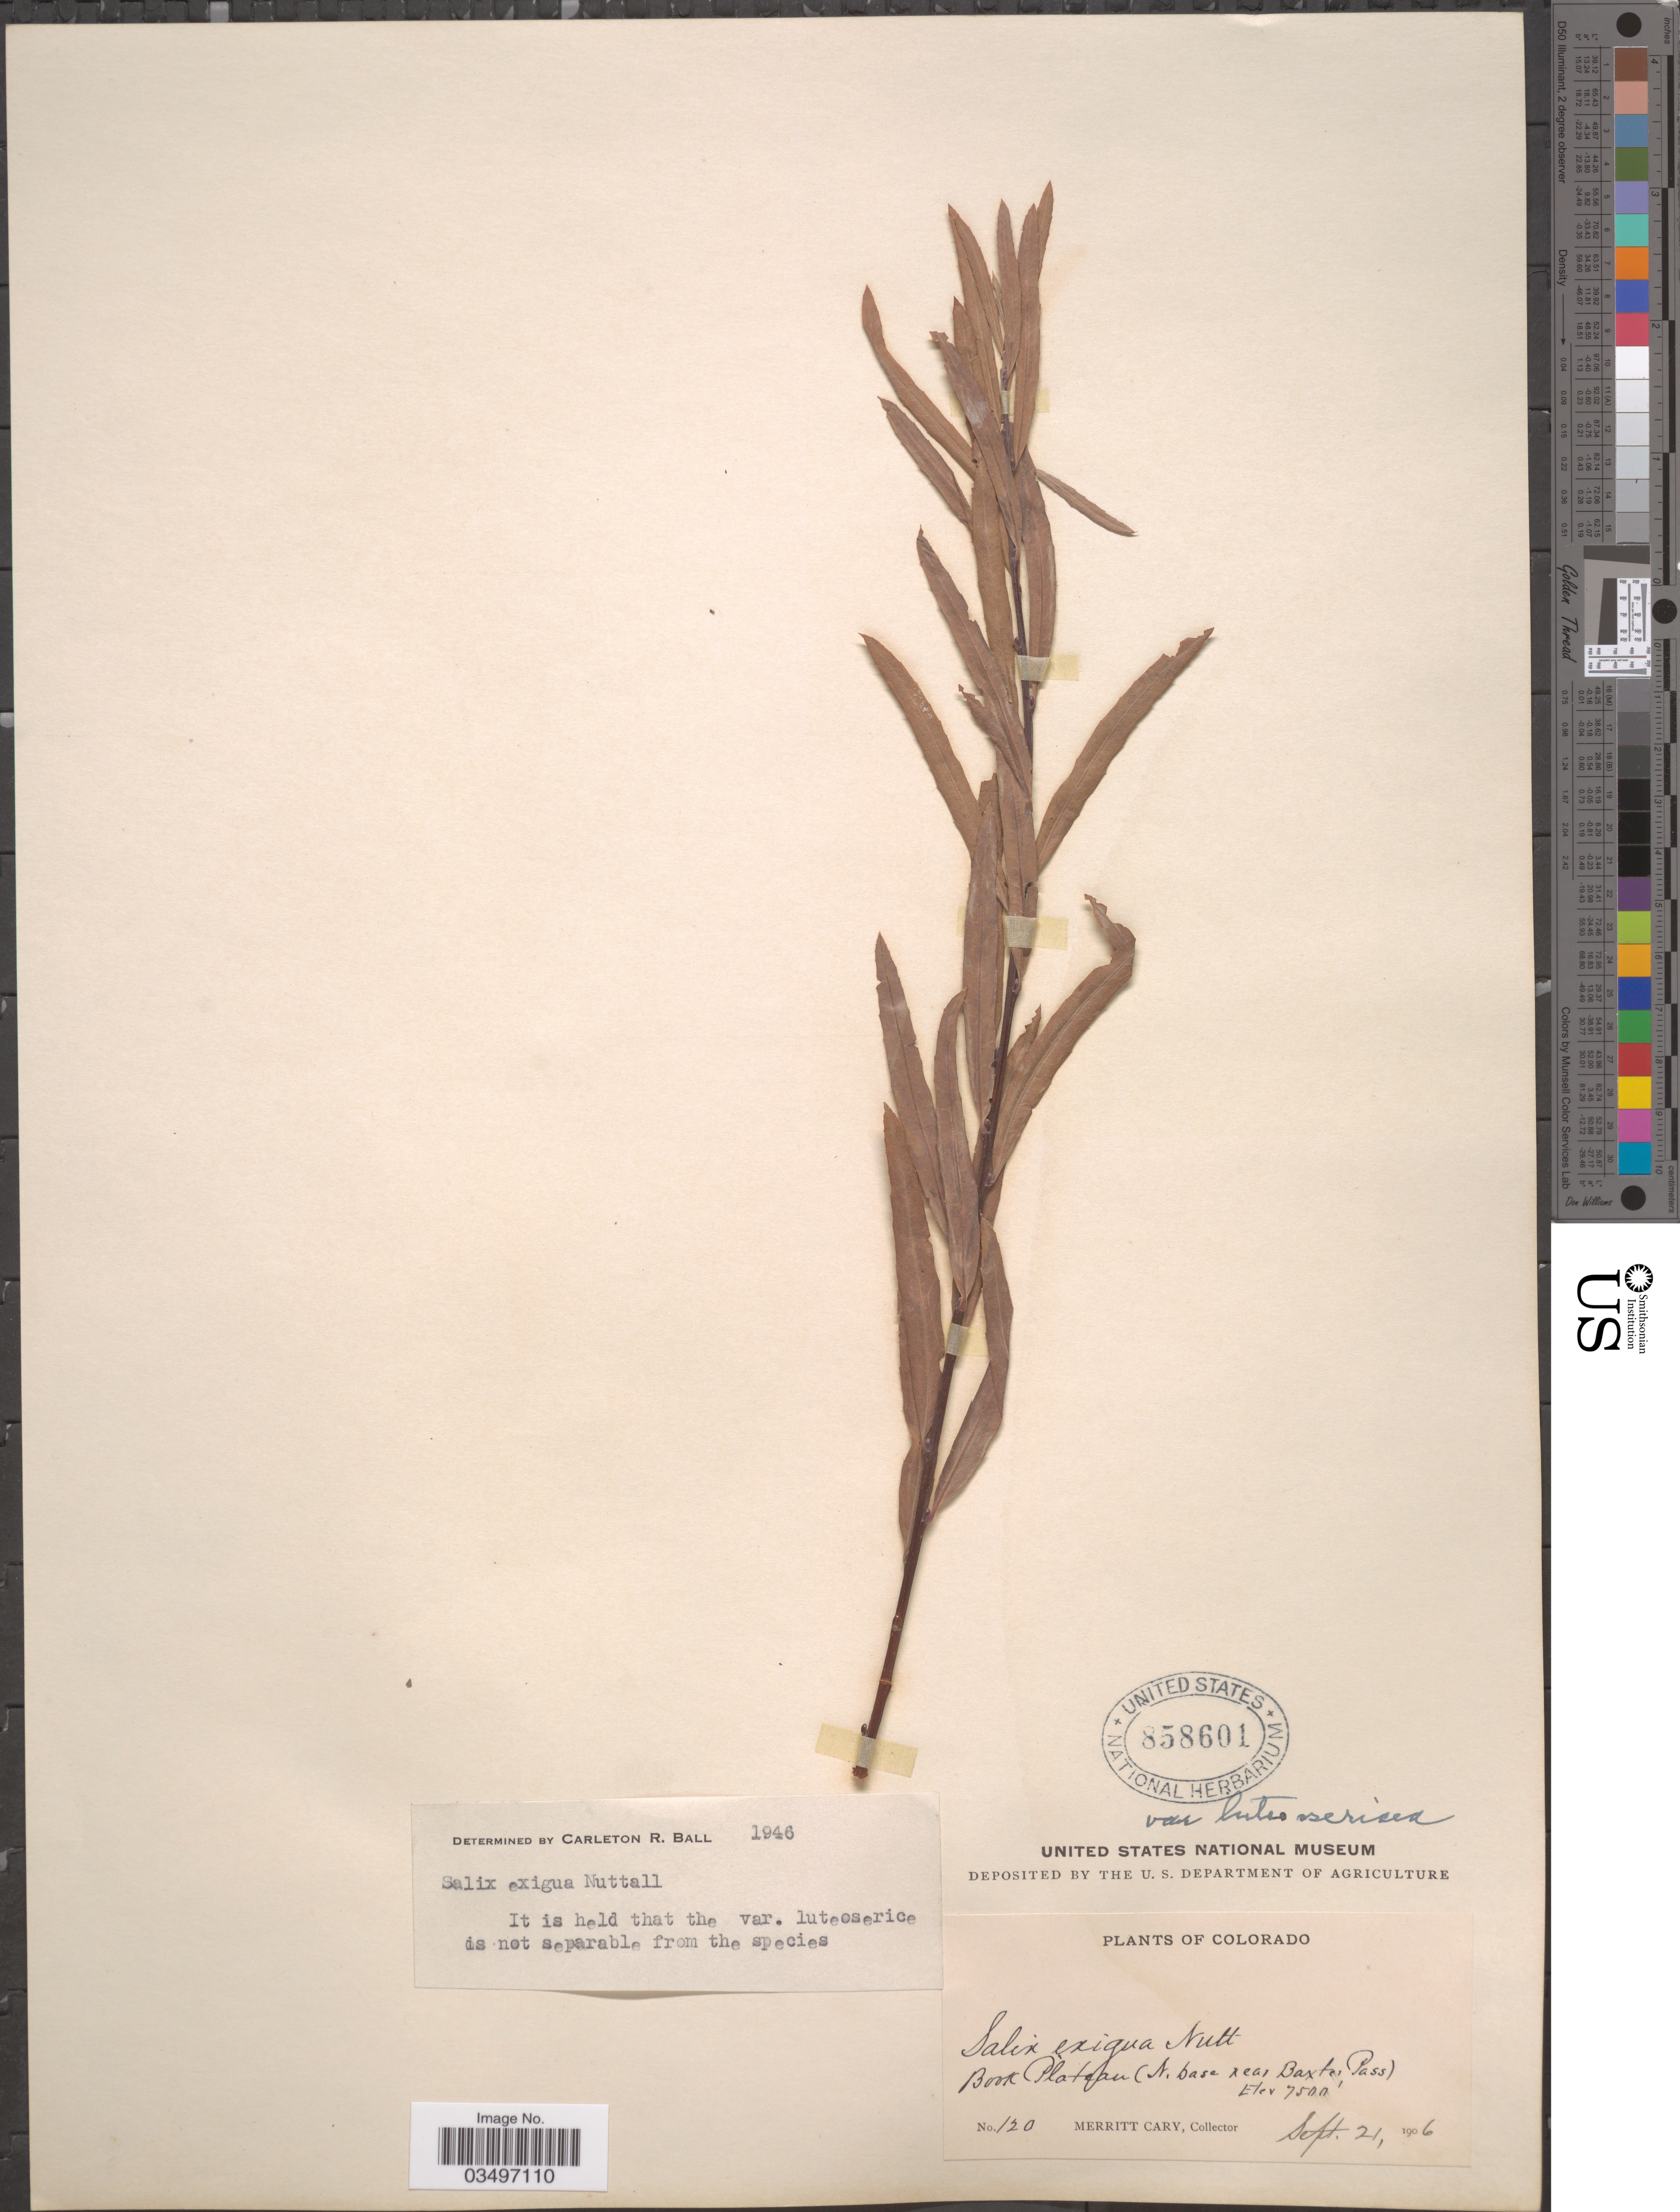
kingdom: Plantae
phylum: Tracheophyta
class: Magnoliopsida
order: Malpighiales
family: Salicaceae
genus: Salix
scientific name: Salix exigua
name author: Nutt.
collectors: M. Cary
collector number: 120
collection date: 1906-09-21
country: United States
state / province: Colorado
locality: Book Plateau (N. base near Baxter Pass).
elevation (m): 2286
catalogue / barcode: US 858601